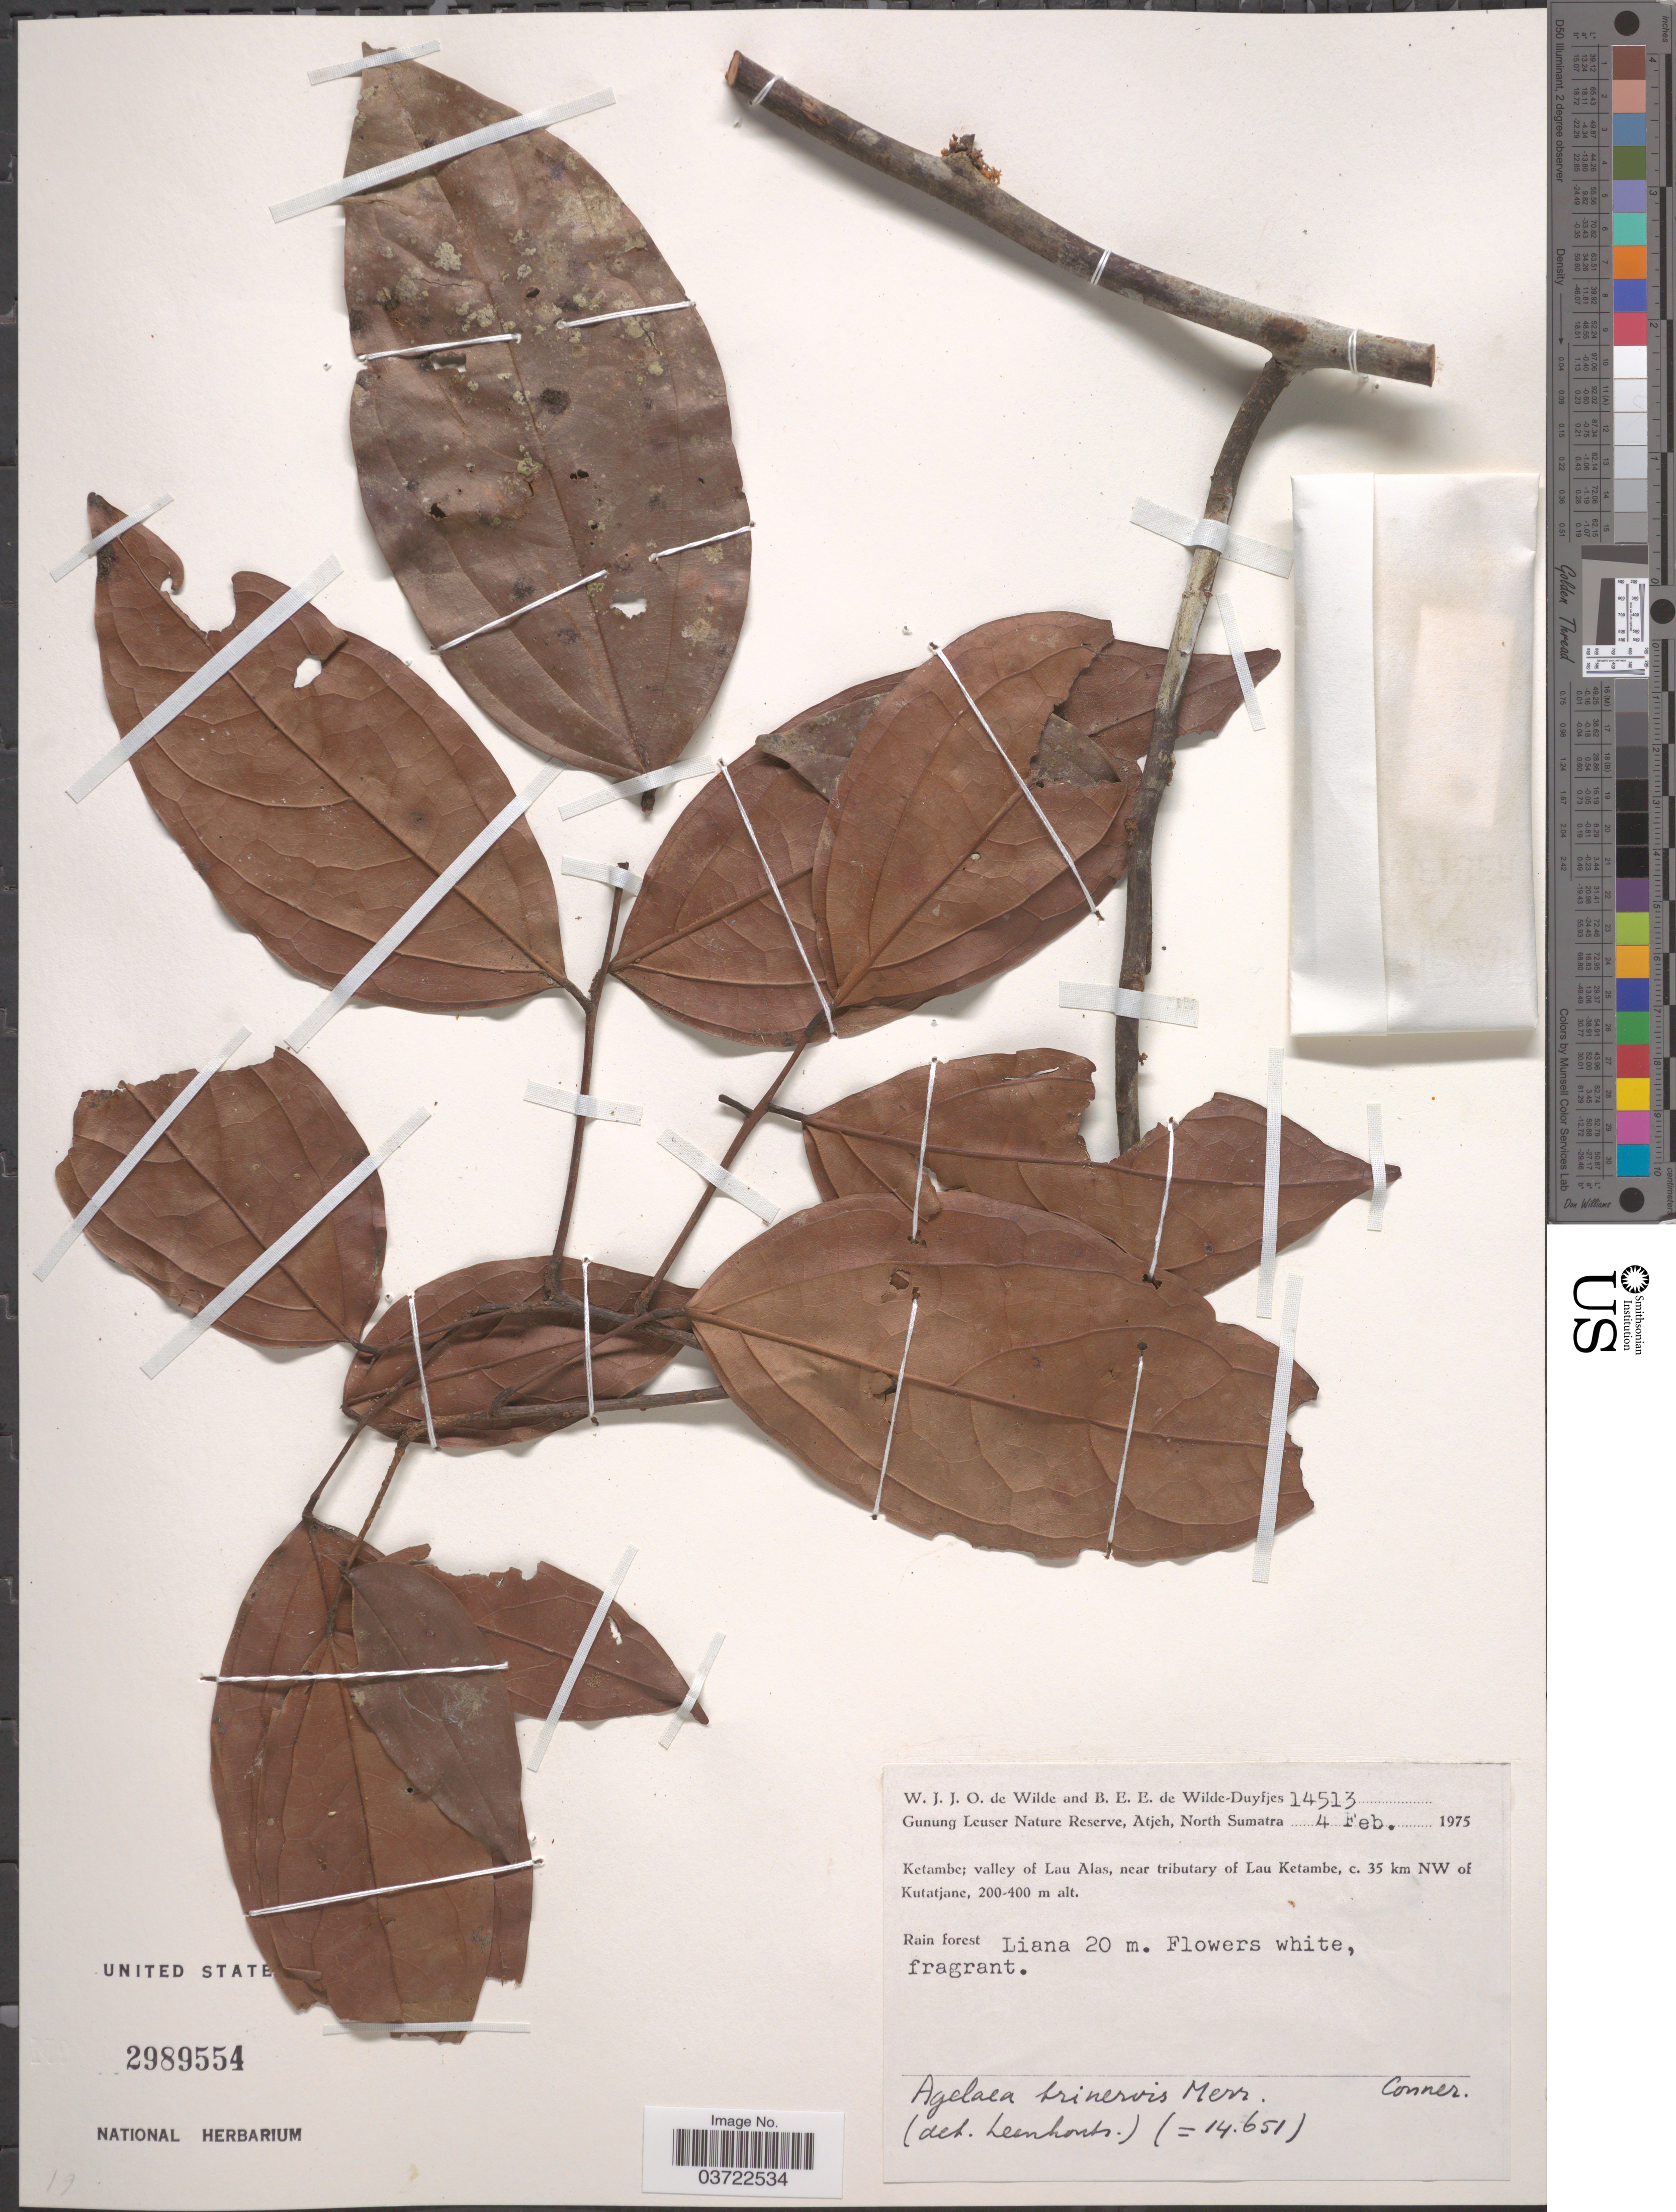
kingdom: Plantae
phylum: Tracheophyta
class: Magnoliopsida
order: Oxalidales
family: Connaraceae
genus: Agelaea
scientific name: Agelaea trinervis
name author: (Llanos) Merr.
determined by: Leenhouts, Pieter W.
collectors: W. J. de Wilde & B. E. de Wilde-Duyfjes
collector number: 14513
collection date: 1975-02-04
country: Indonesia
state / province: Sumatra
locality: Gunung Leuser Nature Reserve, Atjeh, North Sumatra. Ketambe; valley of Lau Alas, near tributary of Lau Ketambe, c. 35 km NW of Kutatjane.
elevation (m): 200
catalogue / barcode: US 2989554